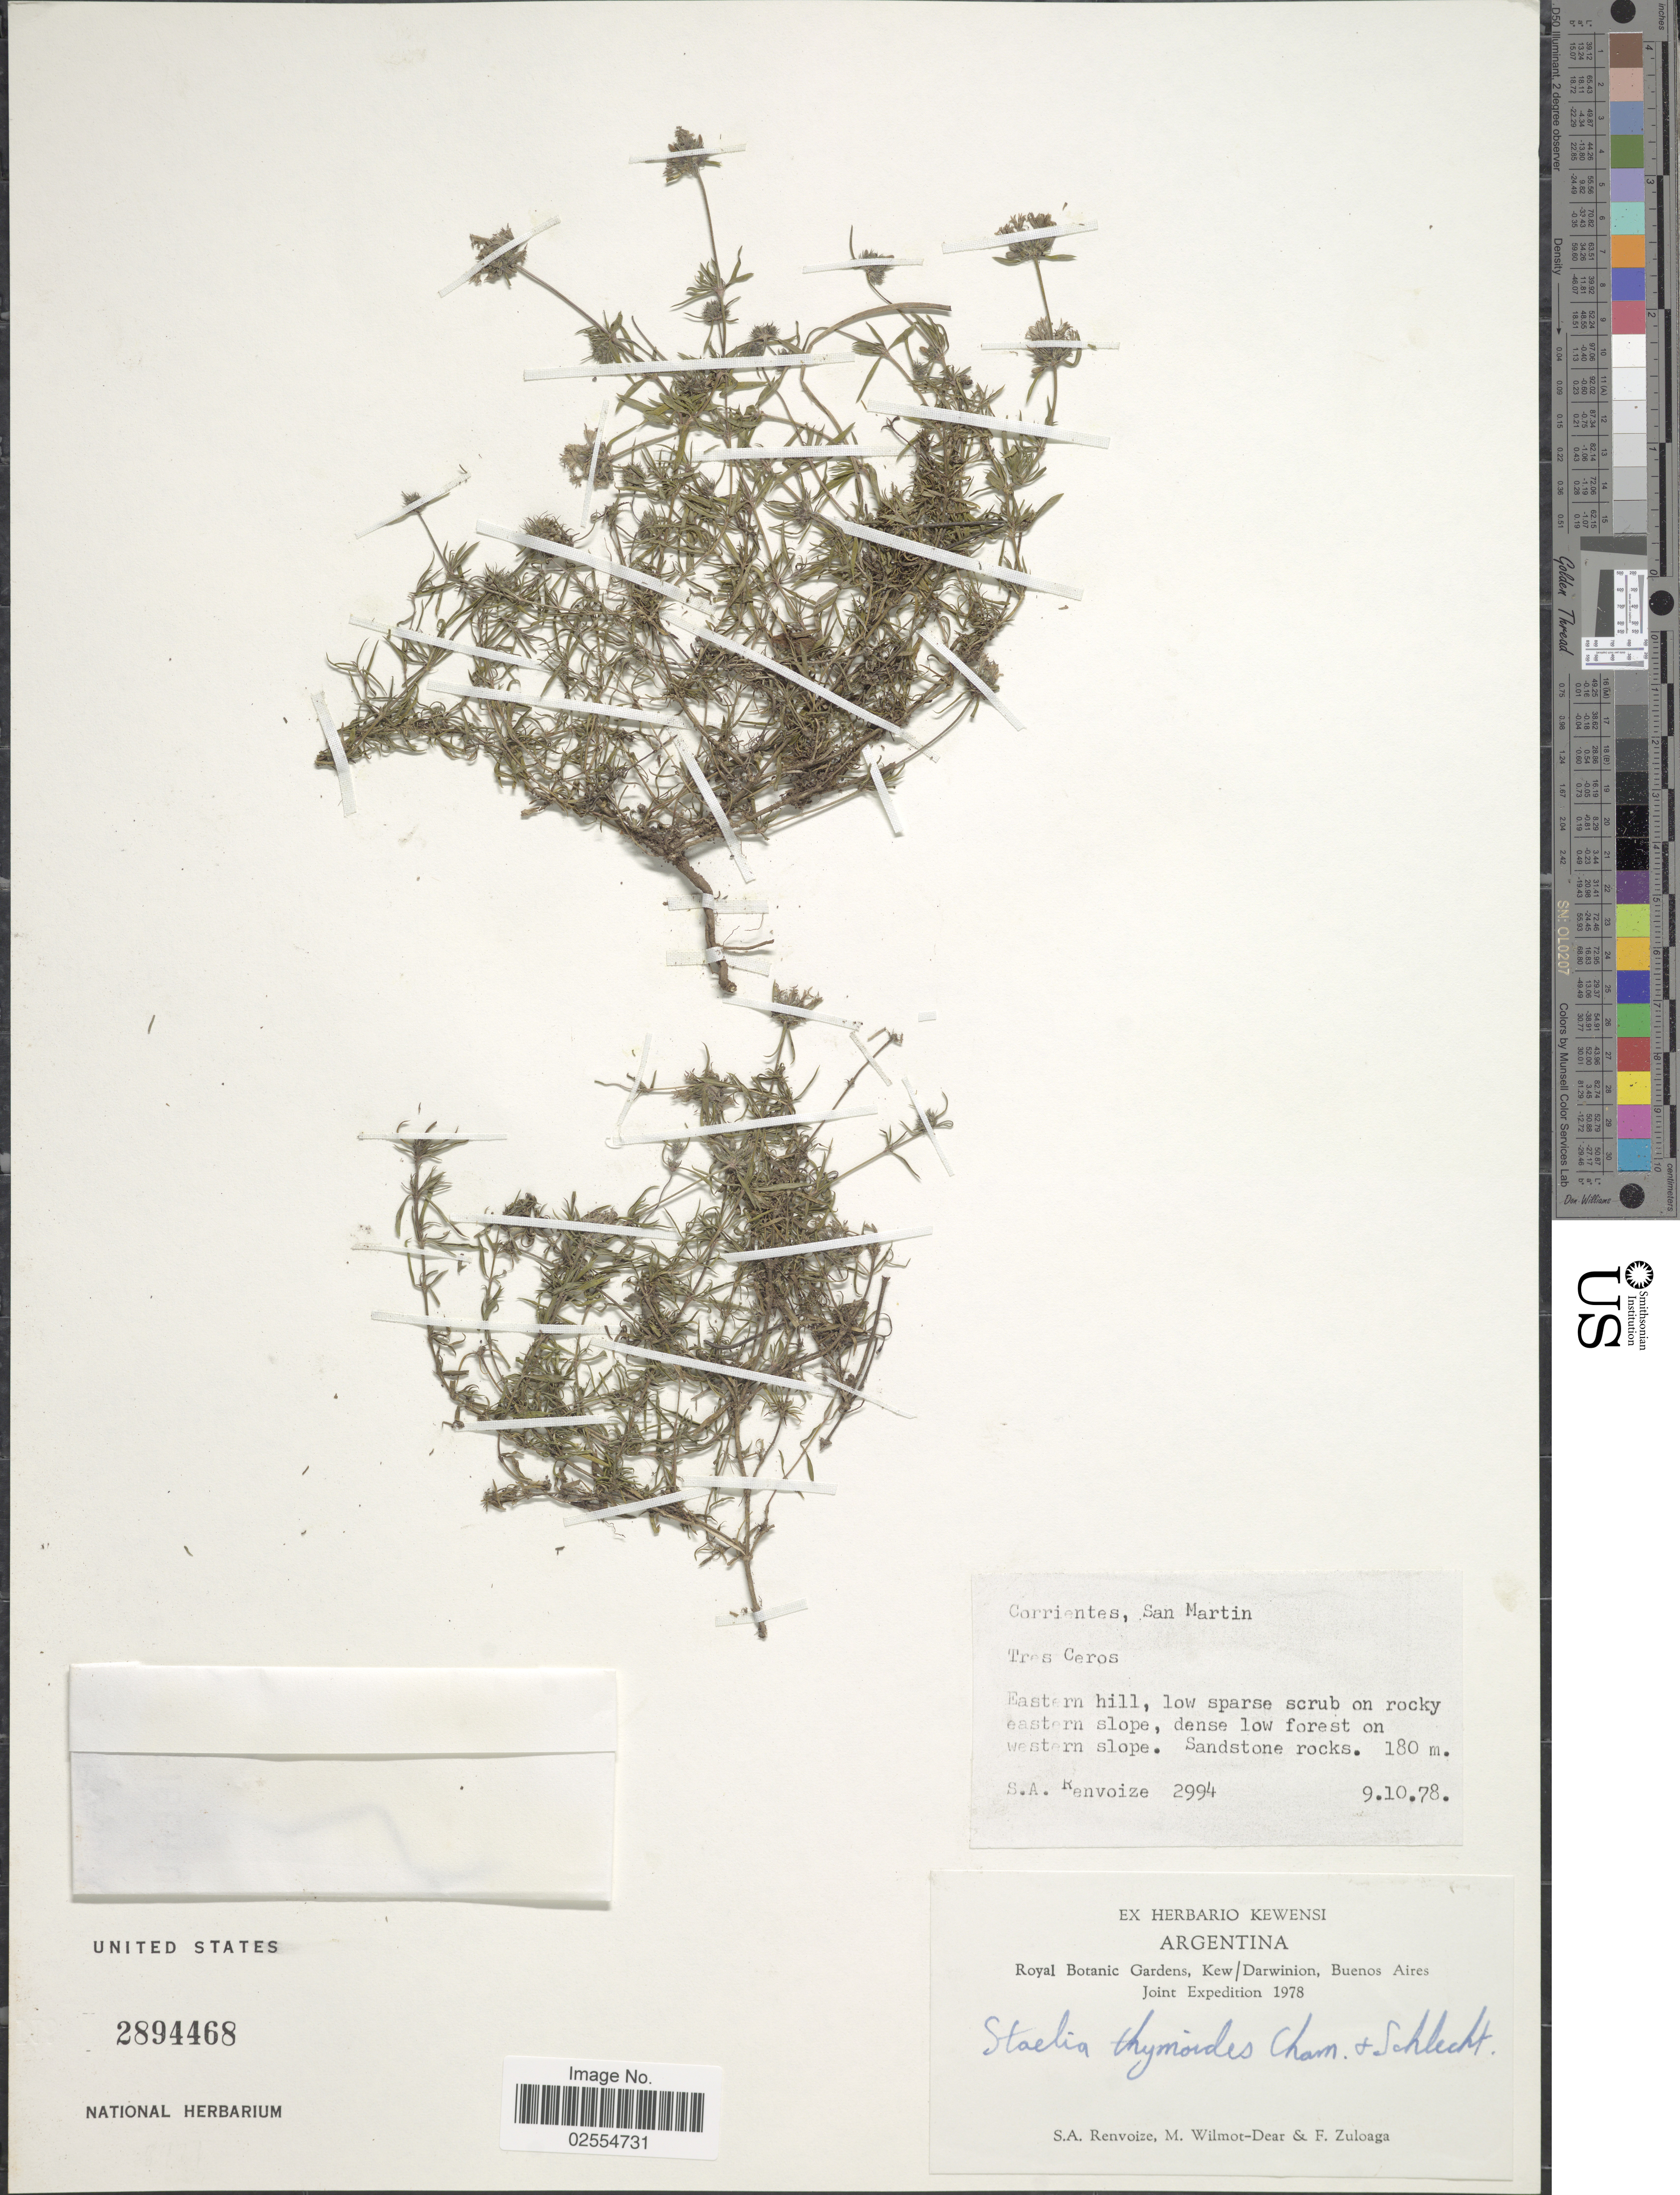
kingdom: Plantae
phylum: Tracheophyta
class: Magnoliopsida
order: Gentianales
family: Rubiaceae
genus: Staelia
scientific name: Staelia thymoides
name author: Cham. & Schltdl.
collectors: S. A. Renvoize, M. Wilmot-Dear & F. Zuloaga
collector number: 2994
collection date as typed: Transcribed d/m/y: 9/10/78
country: Argentina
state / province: Corrientes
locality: San Martin, Tres Ceros, Eastern hill, low sparse scrub on rocky eastern slope, dense low forest on western slope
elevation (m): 180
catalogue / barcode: US 2894468